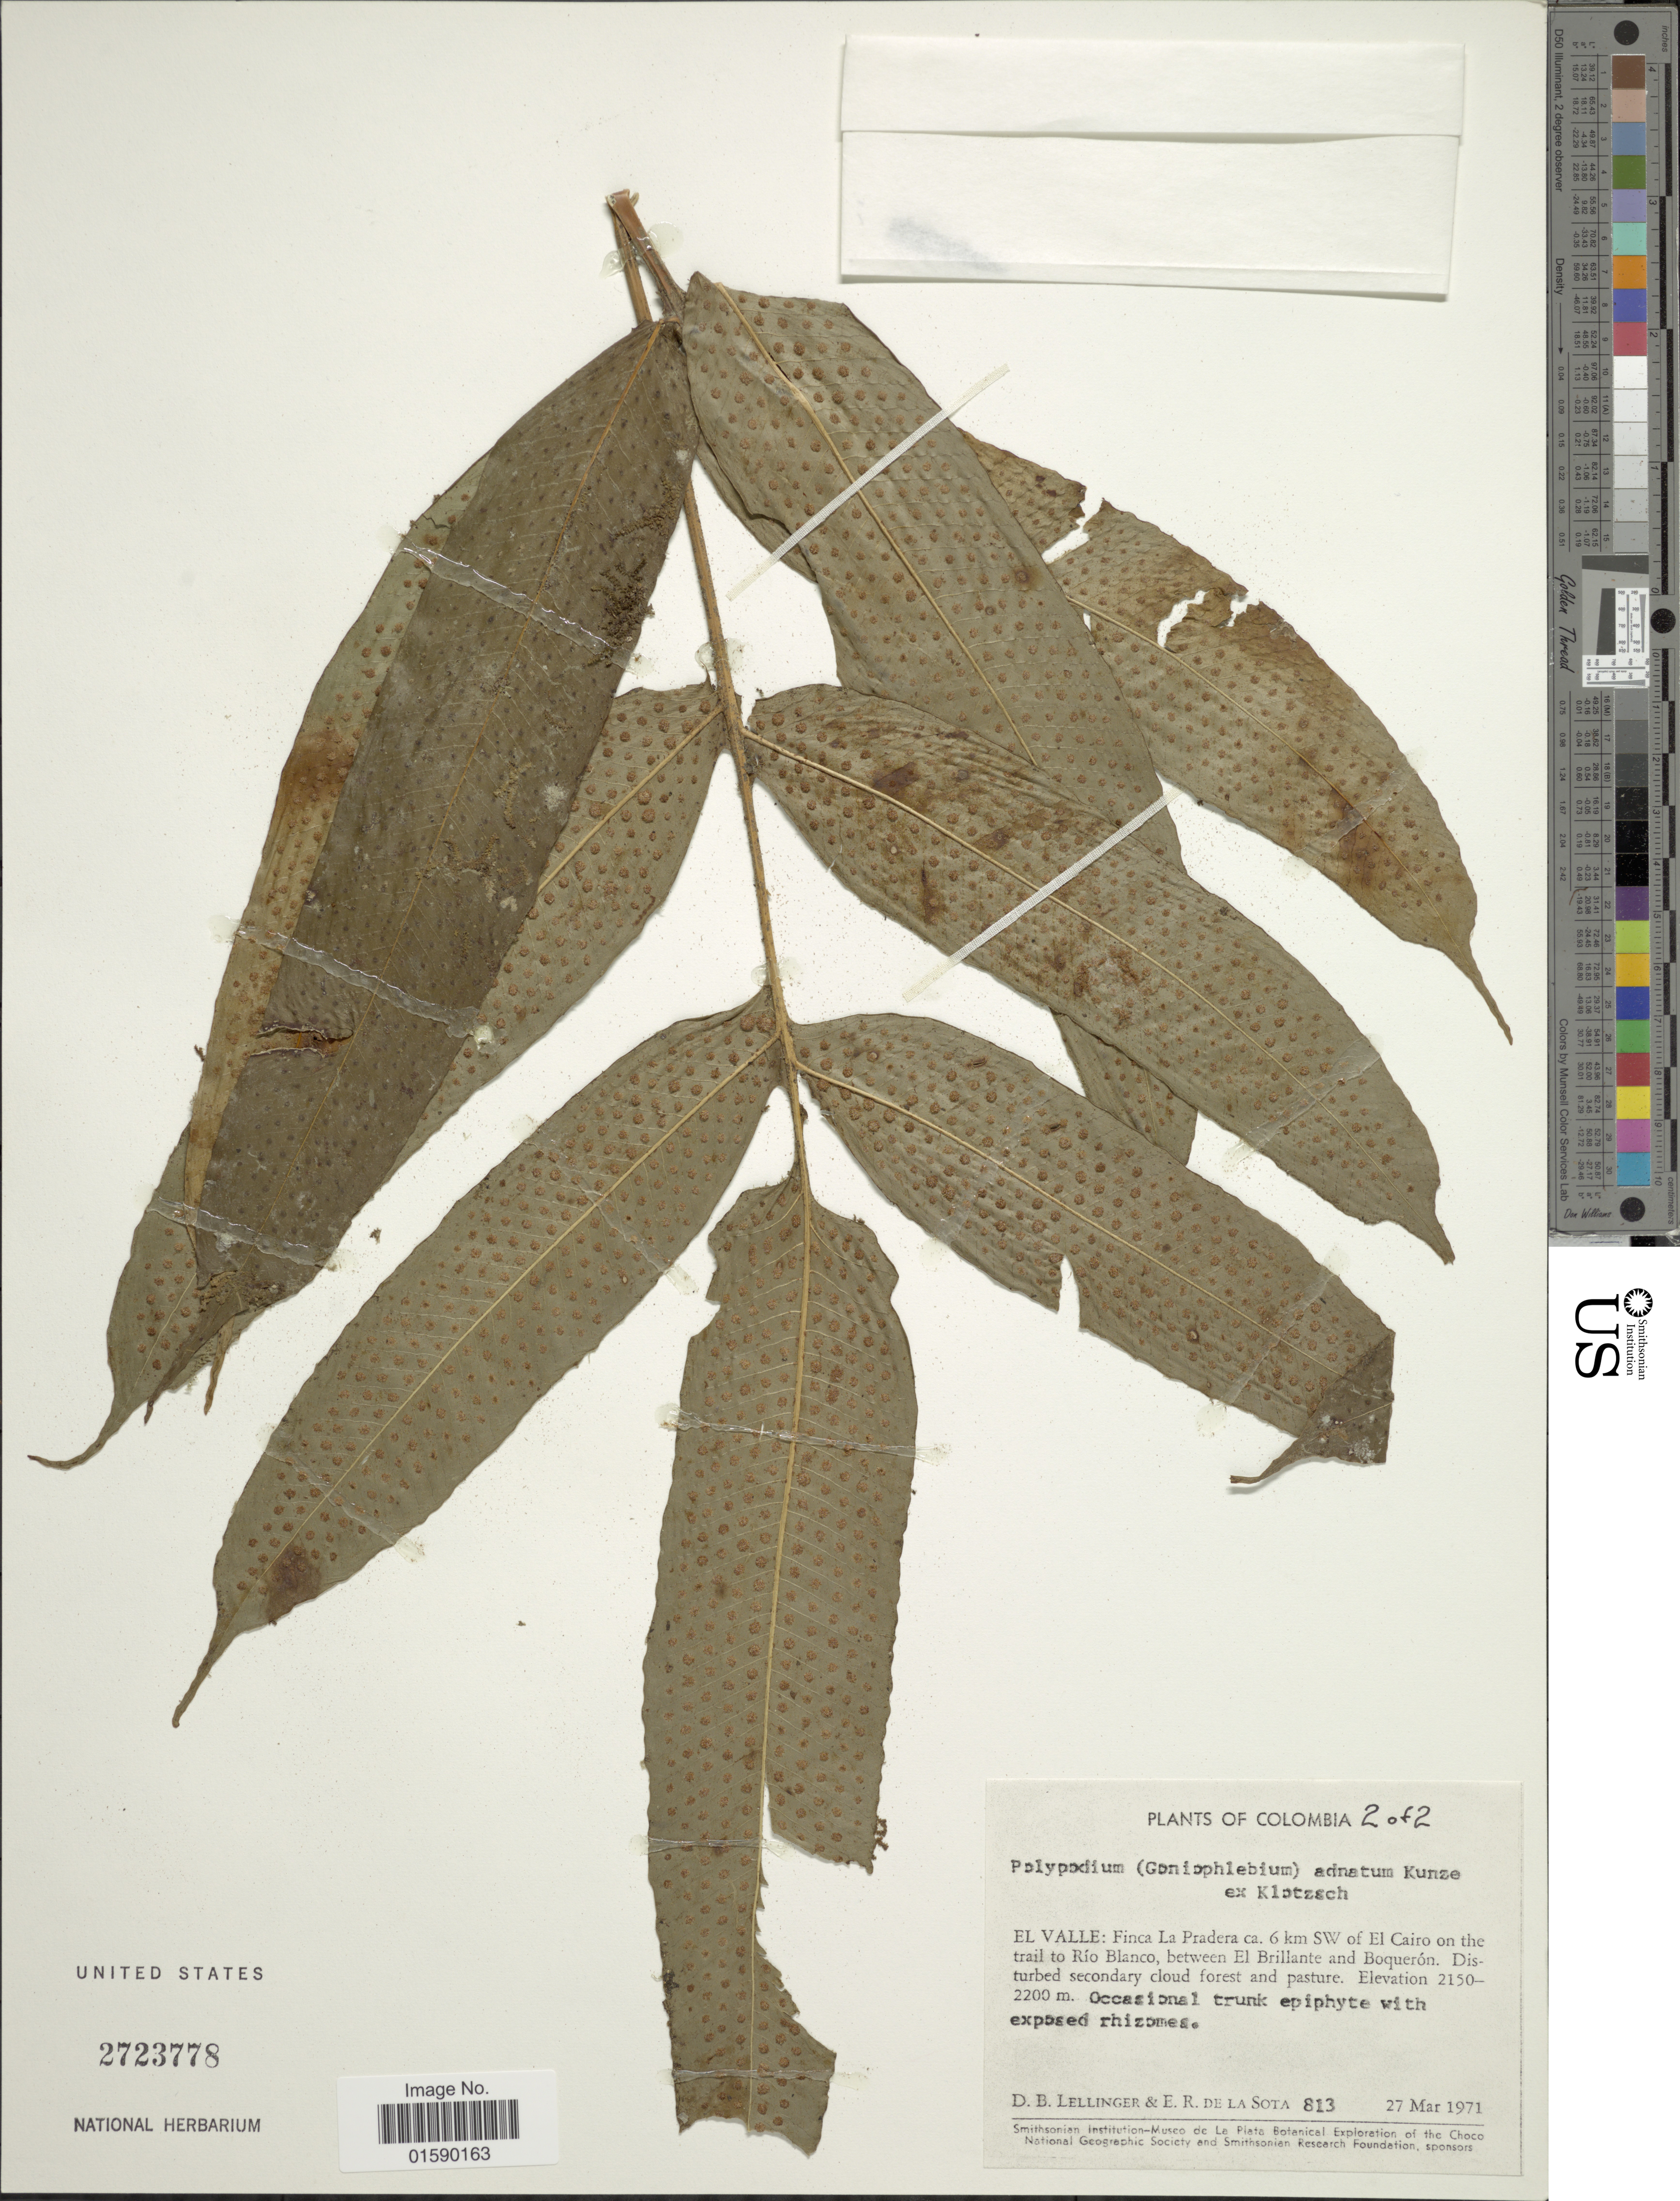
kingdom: Plantae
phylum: Tracheophyta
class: Polypodiopsida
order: Polypodiales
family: Polypodiaceae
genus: Aglaomorpha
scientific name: Aglaomorpha heraclea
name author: (Kunze) Copel.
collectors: D. B. Lellinger & E. R. de la Sota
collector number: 813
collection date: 1971-03-27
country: Colombia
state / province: Valle del Cauca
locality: Colombia, El Valle: Finca La Pradera ca. 6 km SW of El Cairo on the trail Rio Blanco, between El Brillante and Boqueron.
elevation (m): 2150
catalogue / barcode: US 2723778